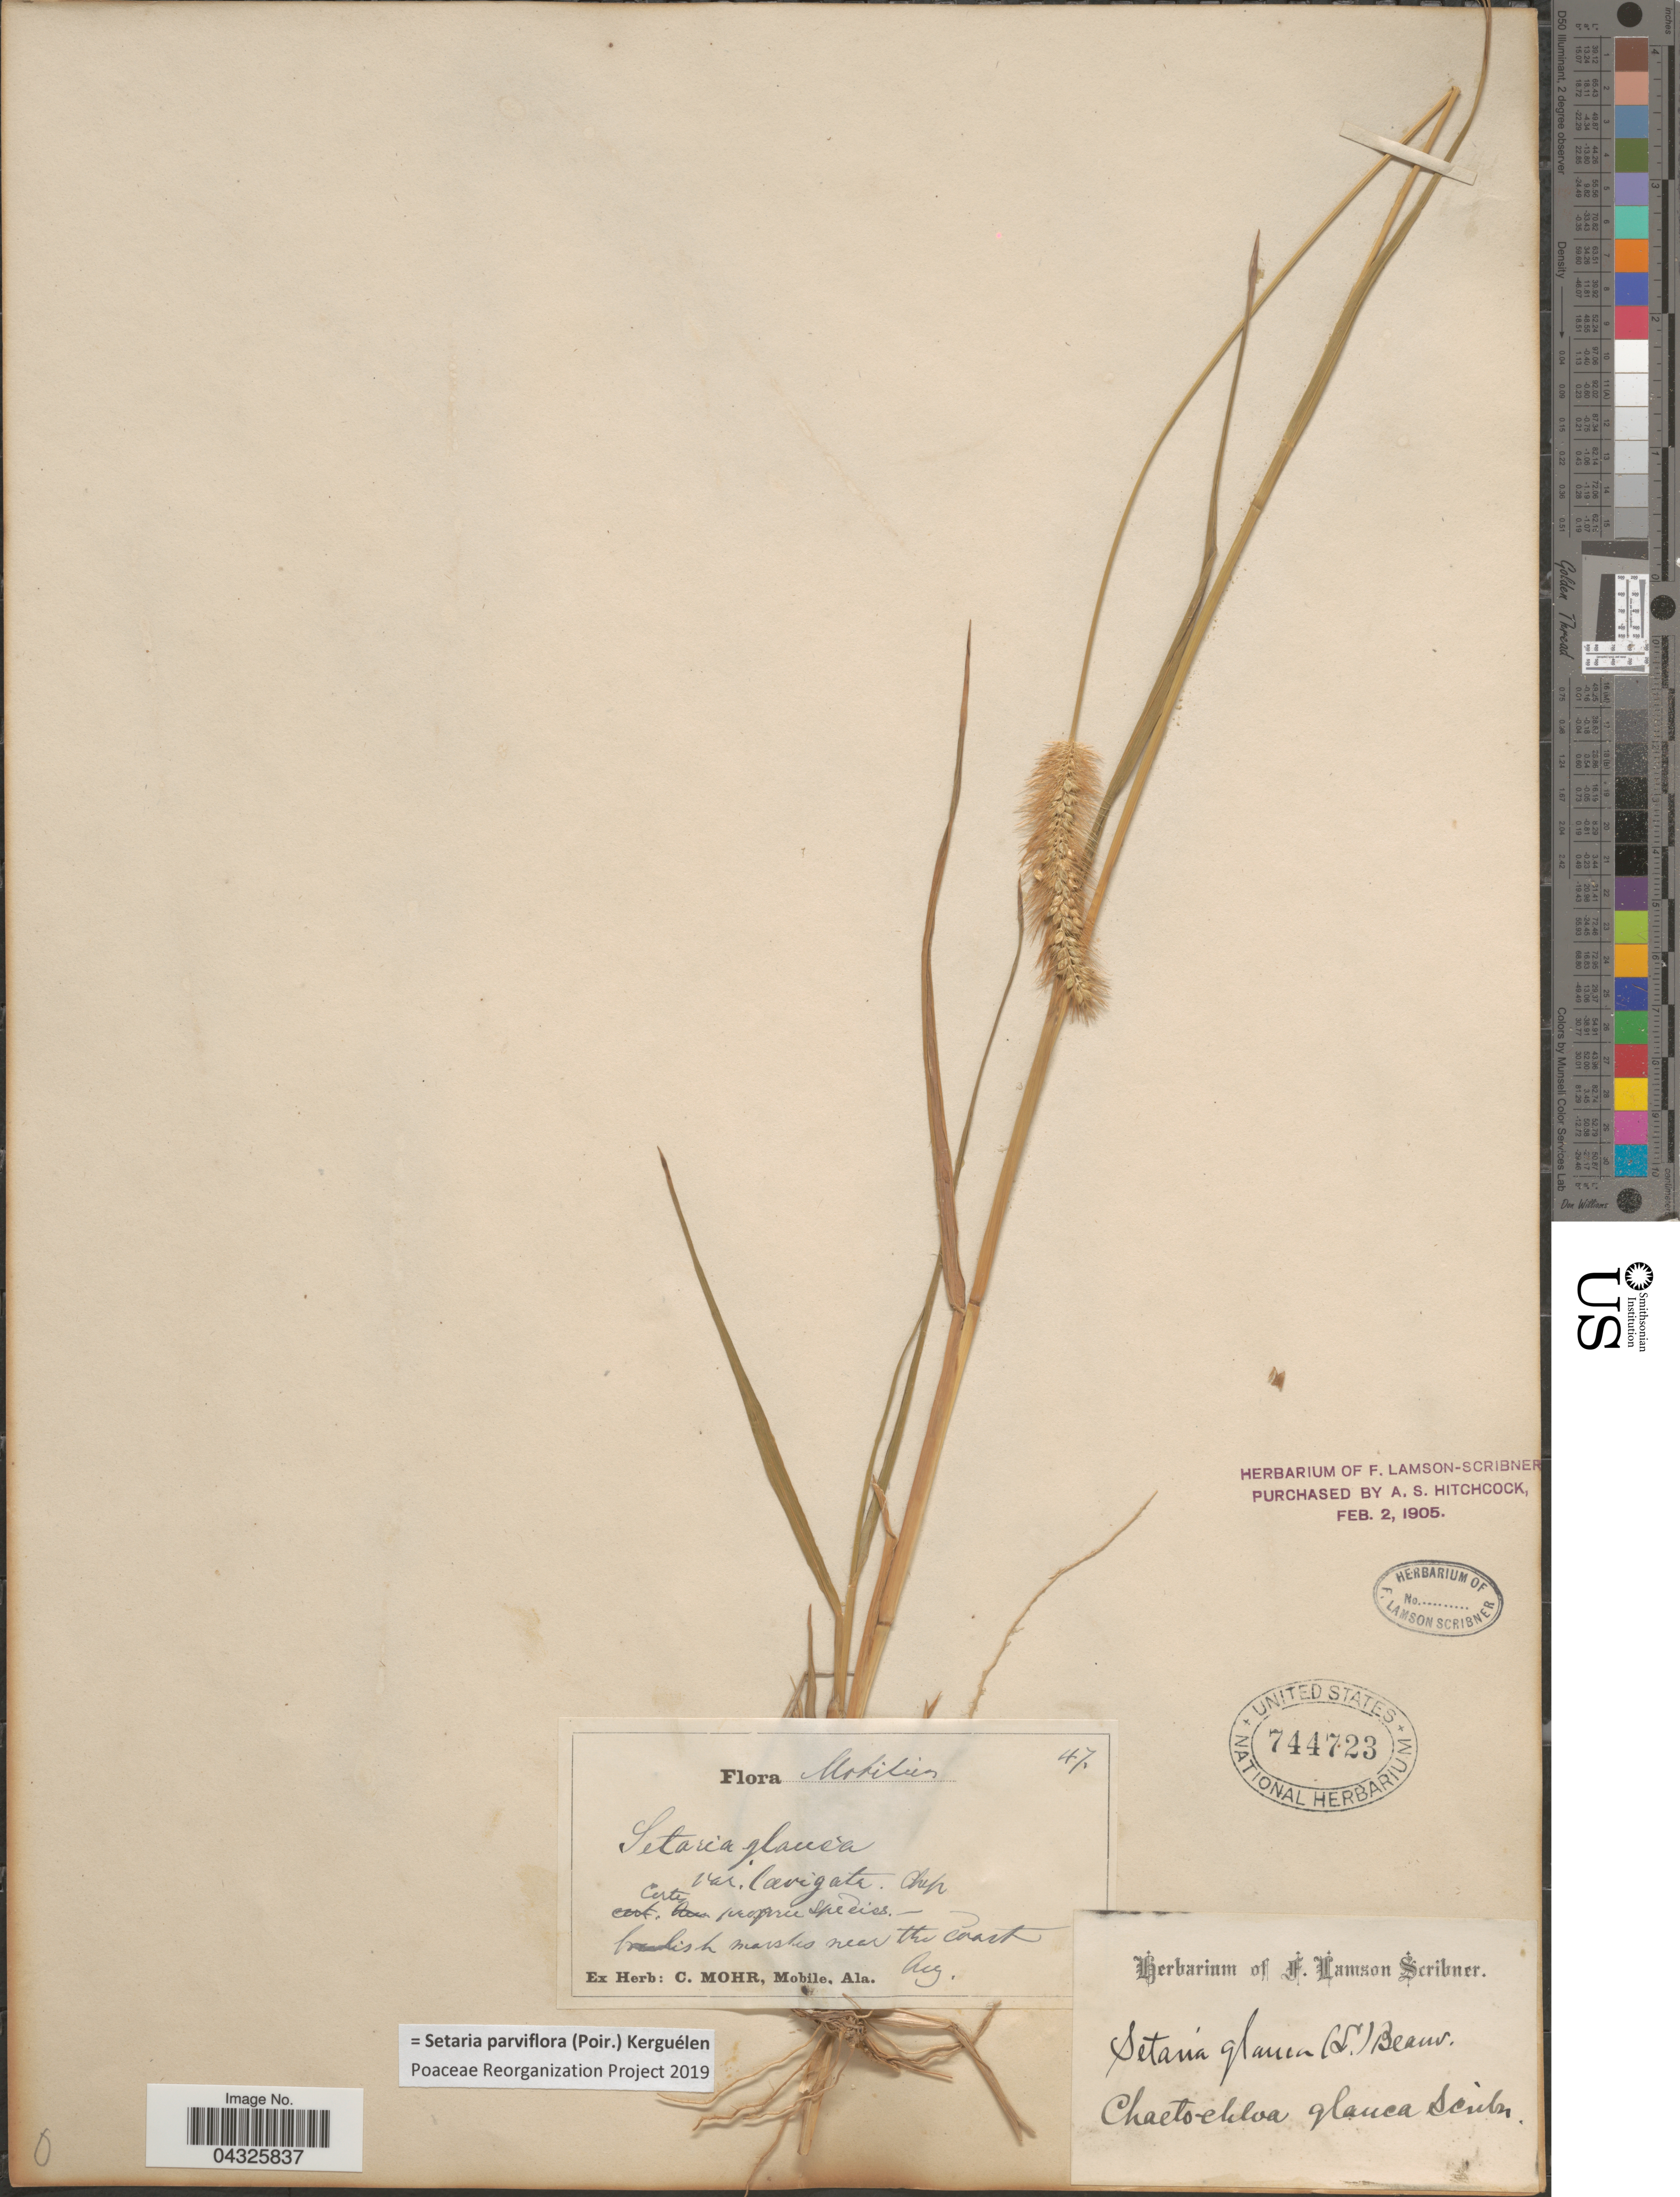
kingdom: Plantae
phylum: Tracheophyta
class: Liliopsida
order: Poales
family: Poaceae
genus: Setaria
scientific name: Setaria parviflora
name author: (Poir.) Kerguélen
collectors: ex herb. C. Mohr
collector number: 47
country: United States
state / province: Alabama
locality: Mobilus. Brackish marshes near the coast.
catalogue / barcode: US 744723